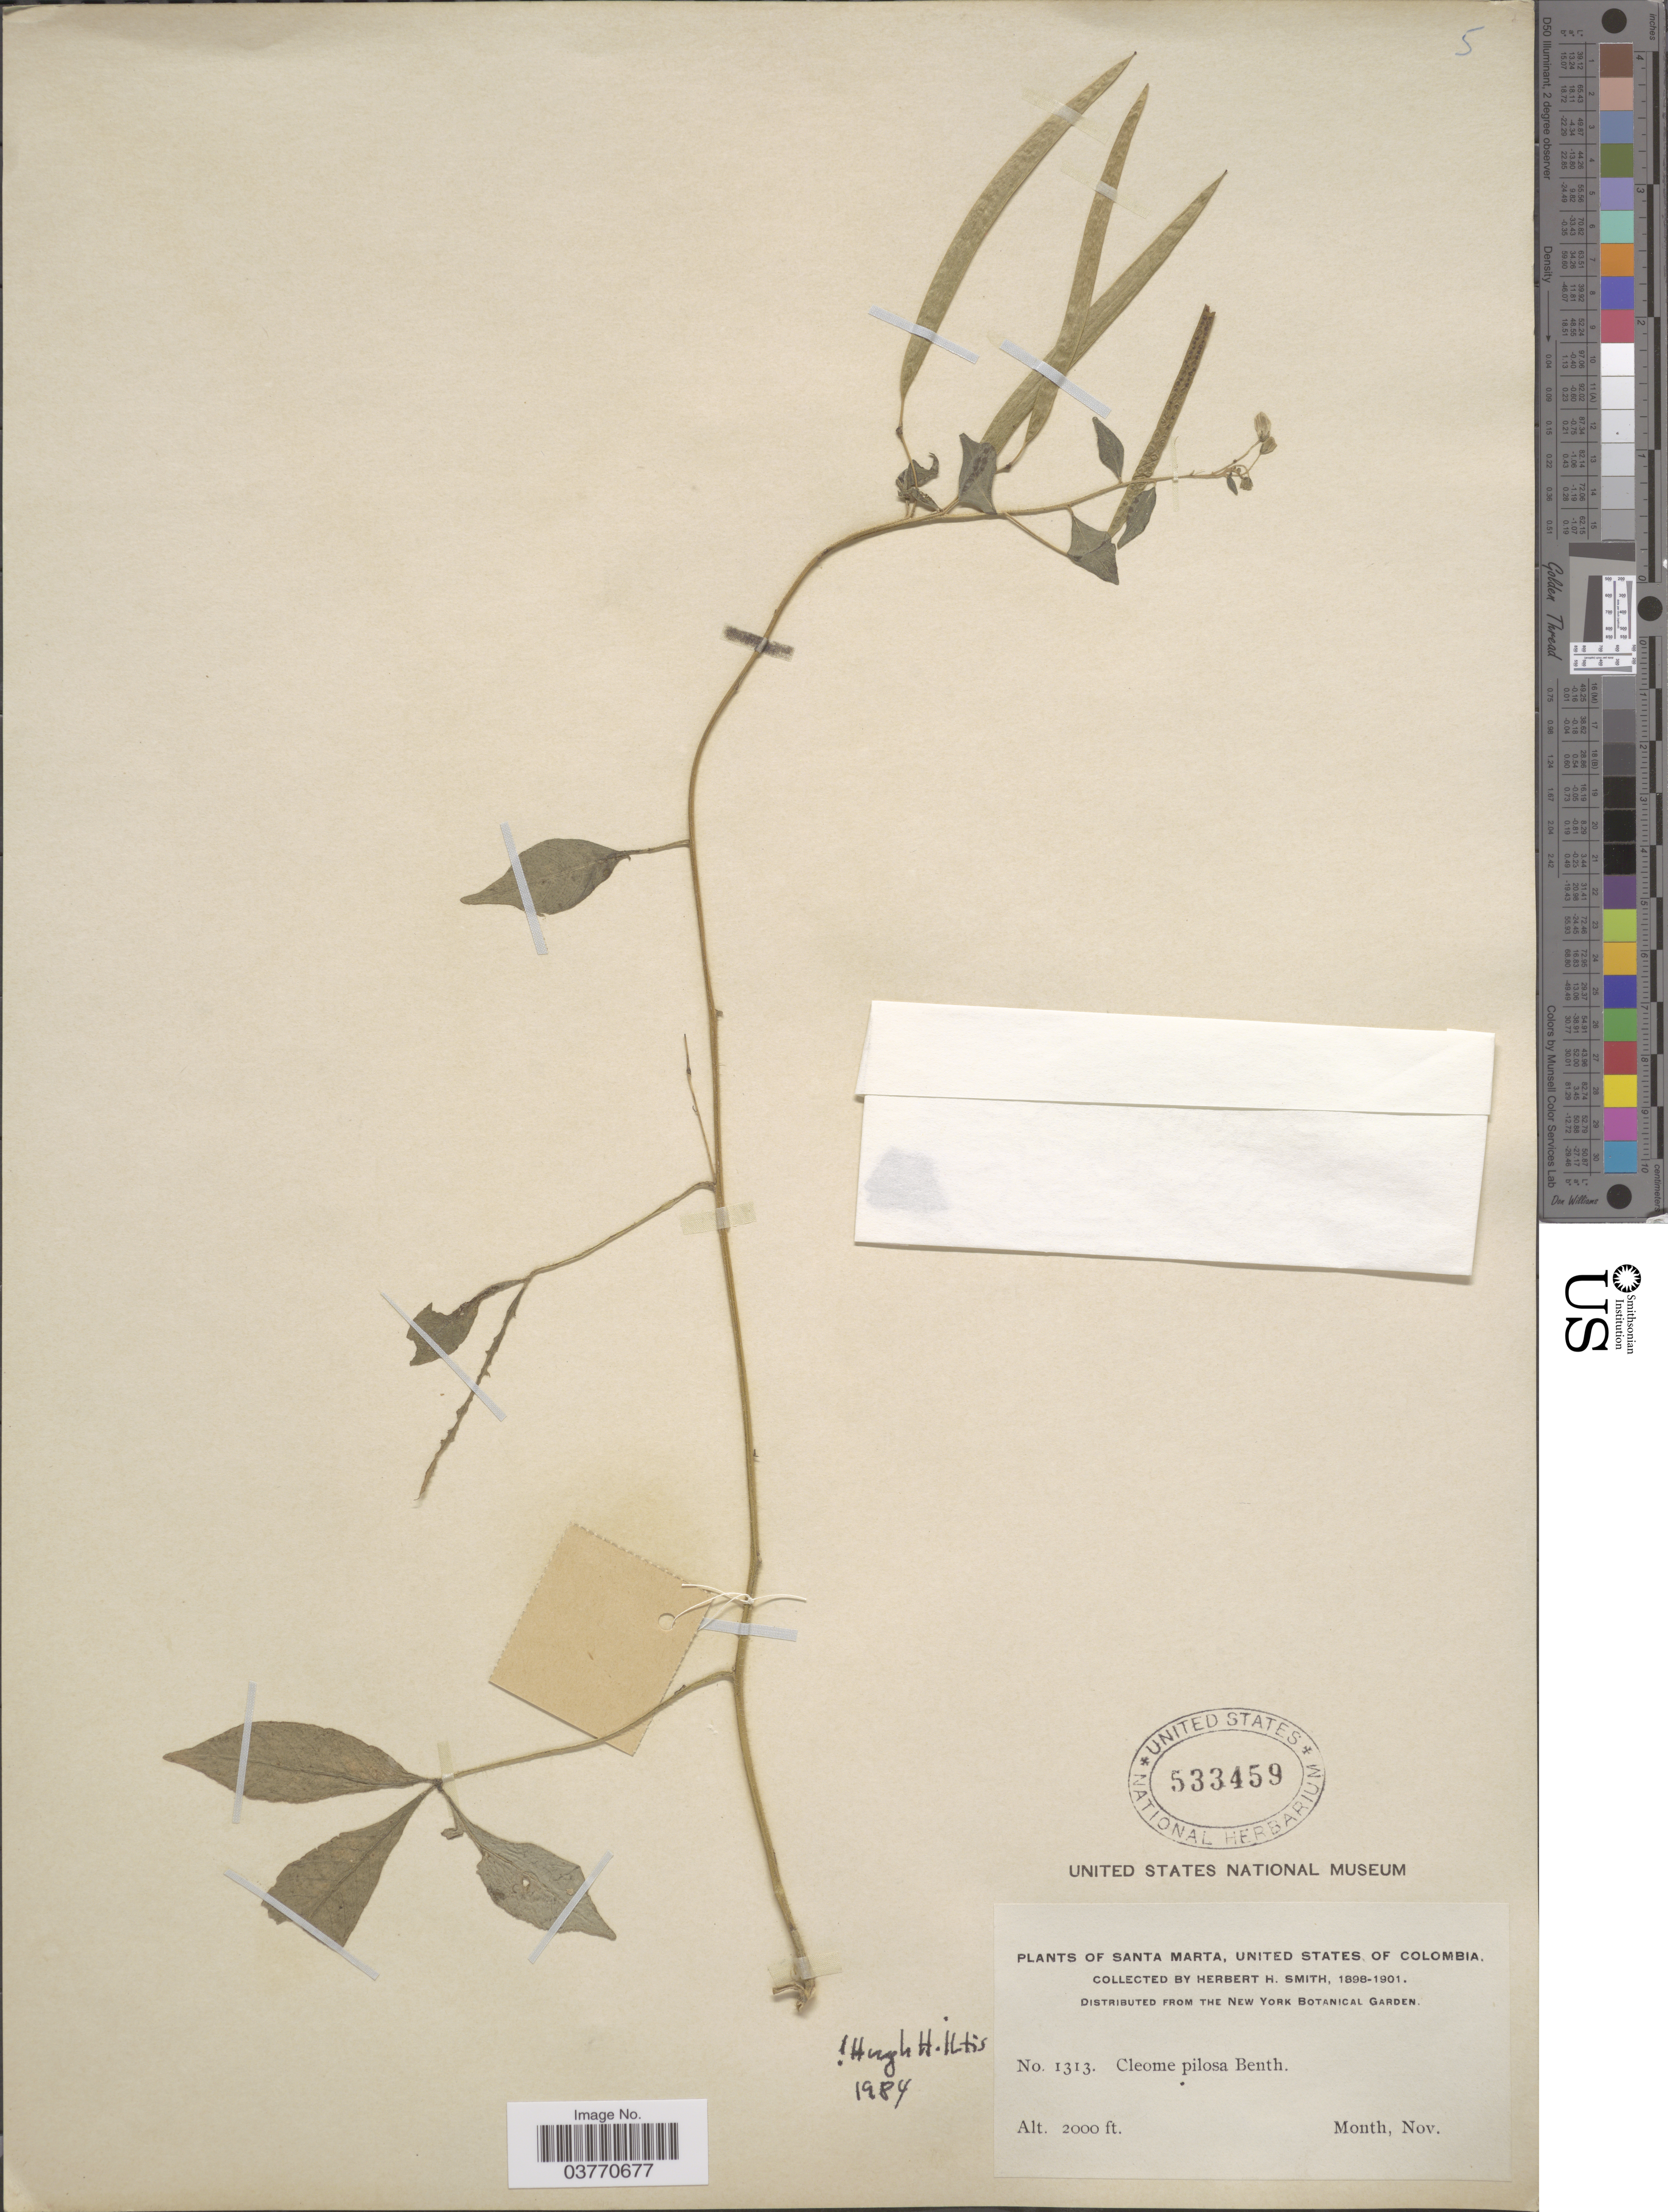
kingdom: Plantae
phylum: Tracheophyta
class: Magnoliopsida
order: Brassicales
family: Cleomaceae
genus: Cochranella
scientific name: Cochranella pilosa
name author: (Benth.) E.M. McGinty & Roalson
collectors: Herbert H. Smith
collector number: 1313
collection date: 1897-11/1901-11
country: Colombia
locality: Santa Marta, United States of Colombia.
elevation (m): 610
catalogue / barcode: US 533459